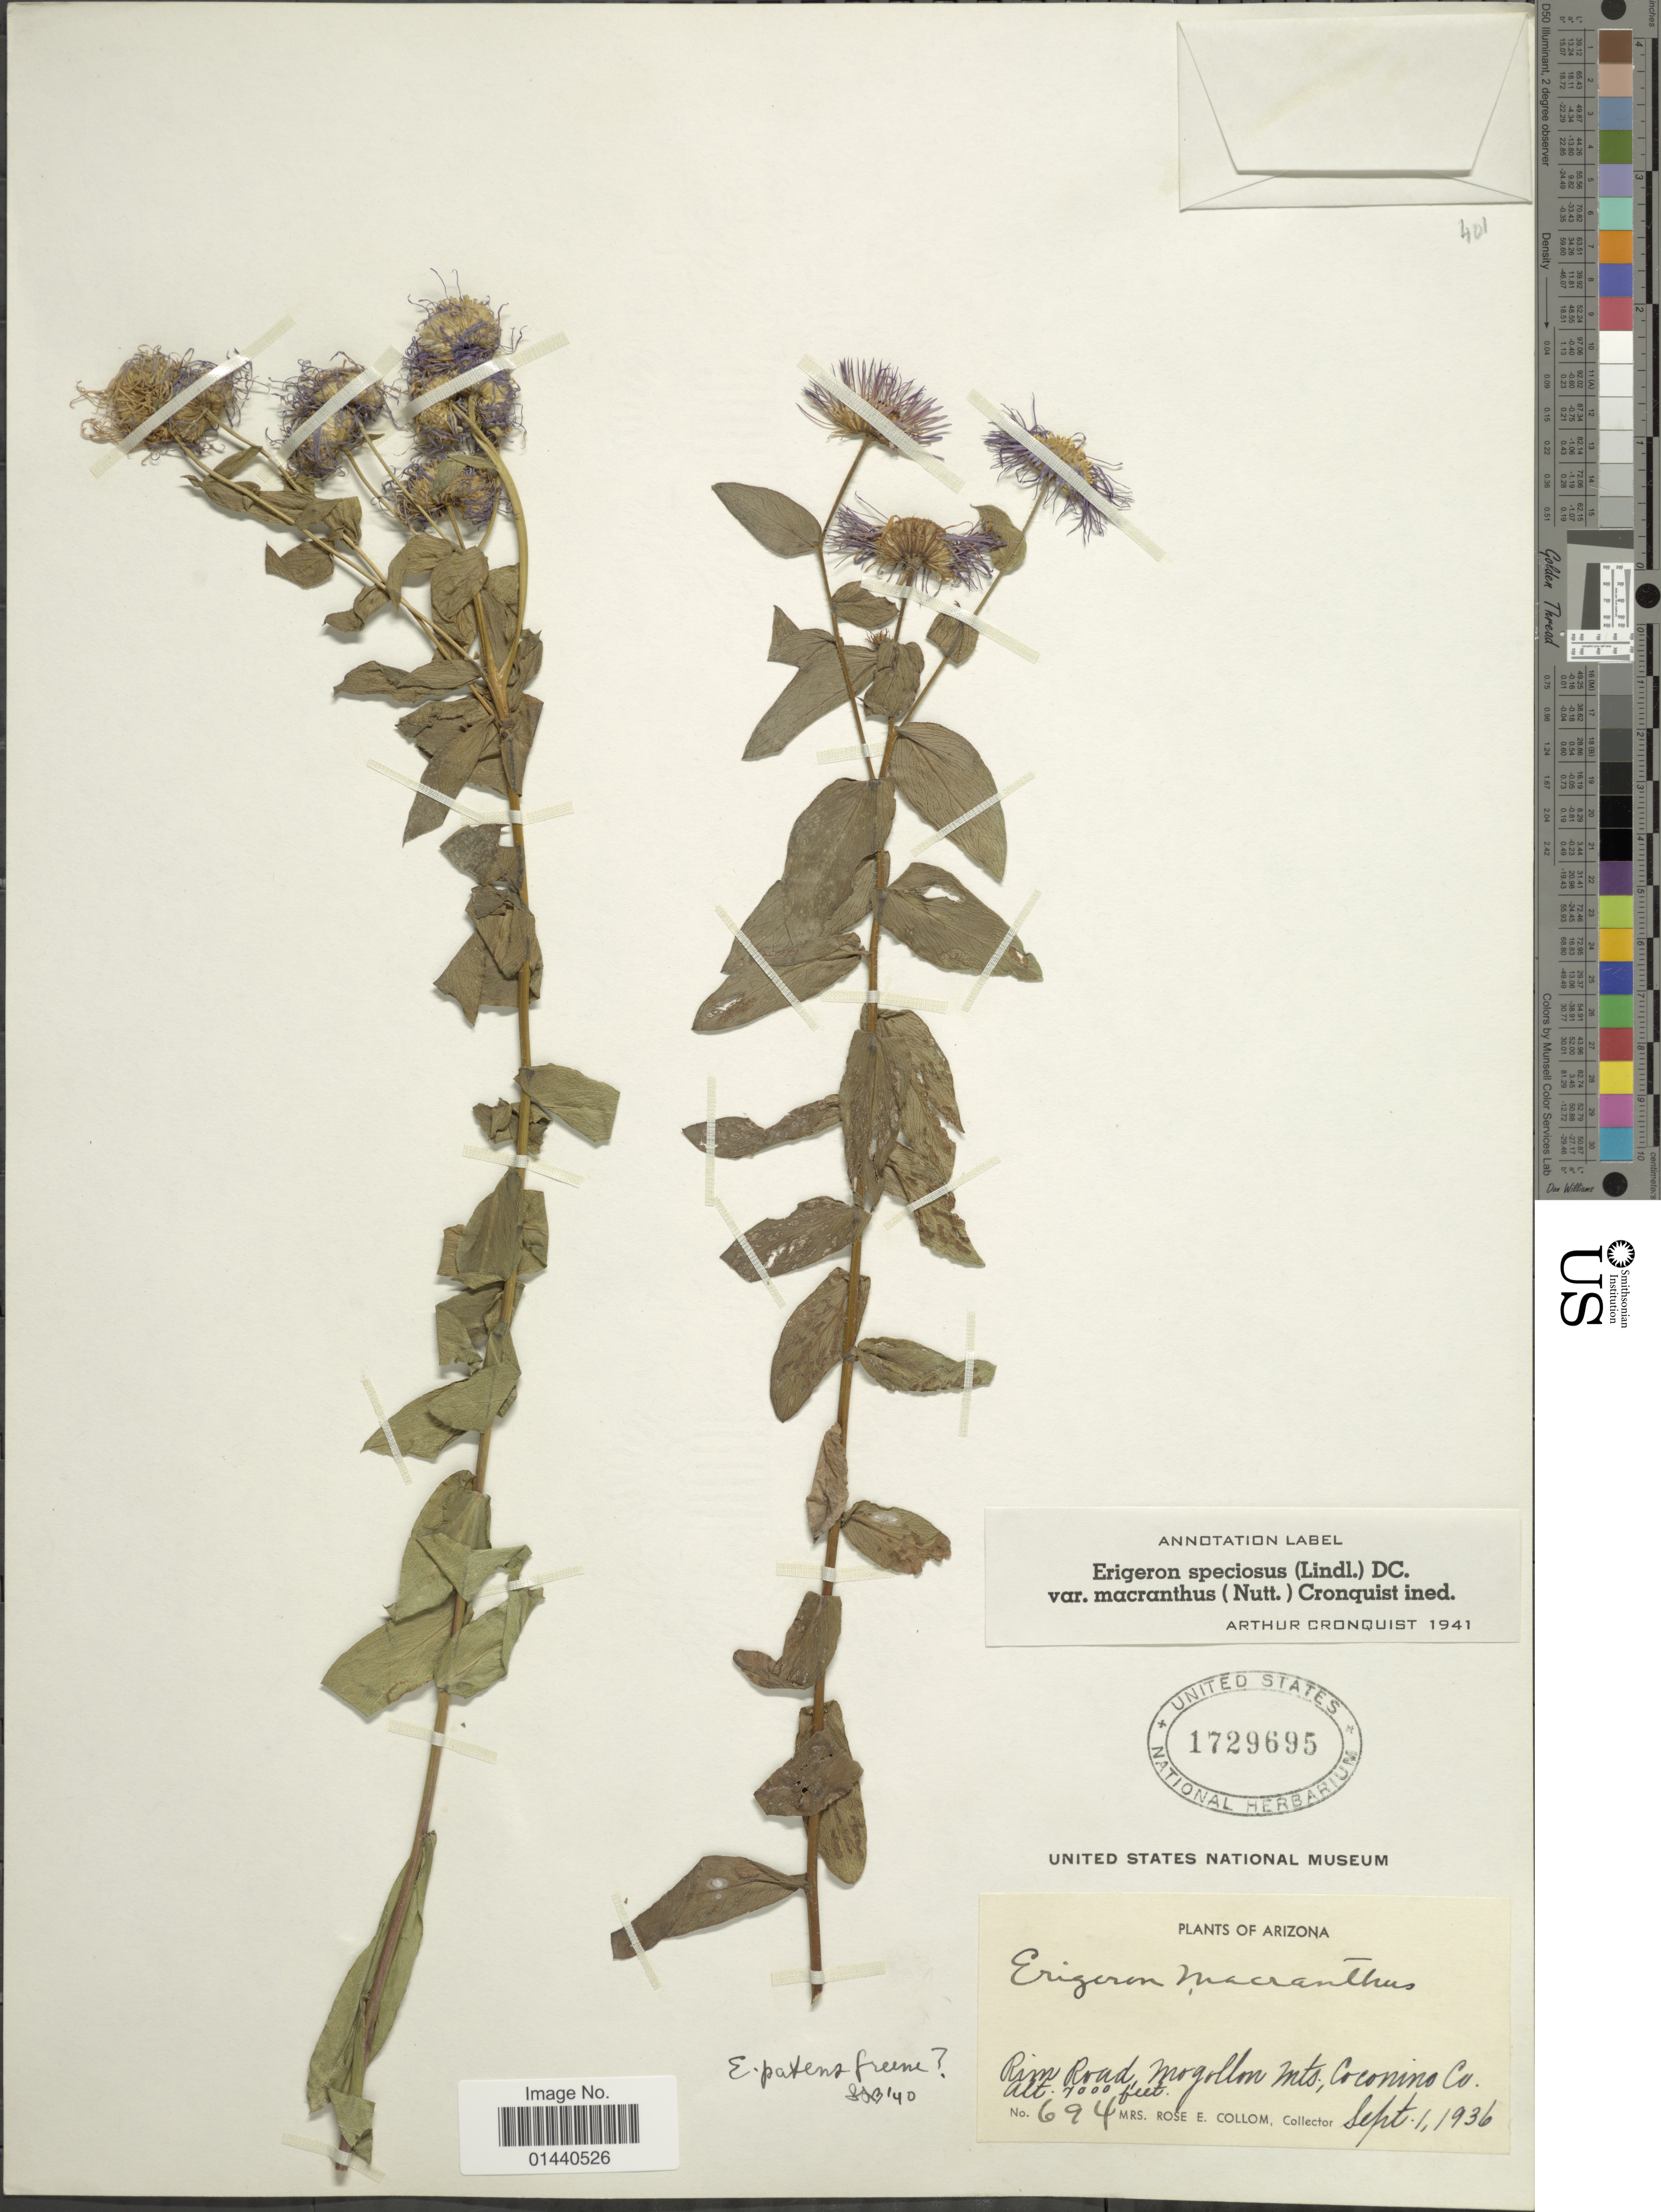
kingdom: Plantae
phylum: Tracheophyta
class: Magnoliopsida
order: Asterales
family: Asteraceae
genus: Erigeron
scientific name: Erigeron speciosus var. macranthus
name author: (Nutt.) Cronq.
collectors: R. E. Collom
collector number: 694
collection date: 1936-09-01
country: United States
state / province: Arizona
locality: Rim Road, Mogollon Mts, Coconino Co.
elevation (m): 2134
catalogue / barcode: US 1729695